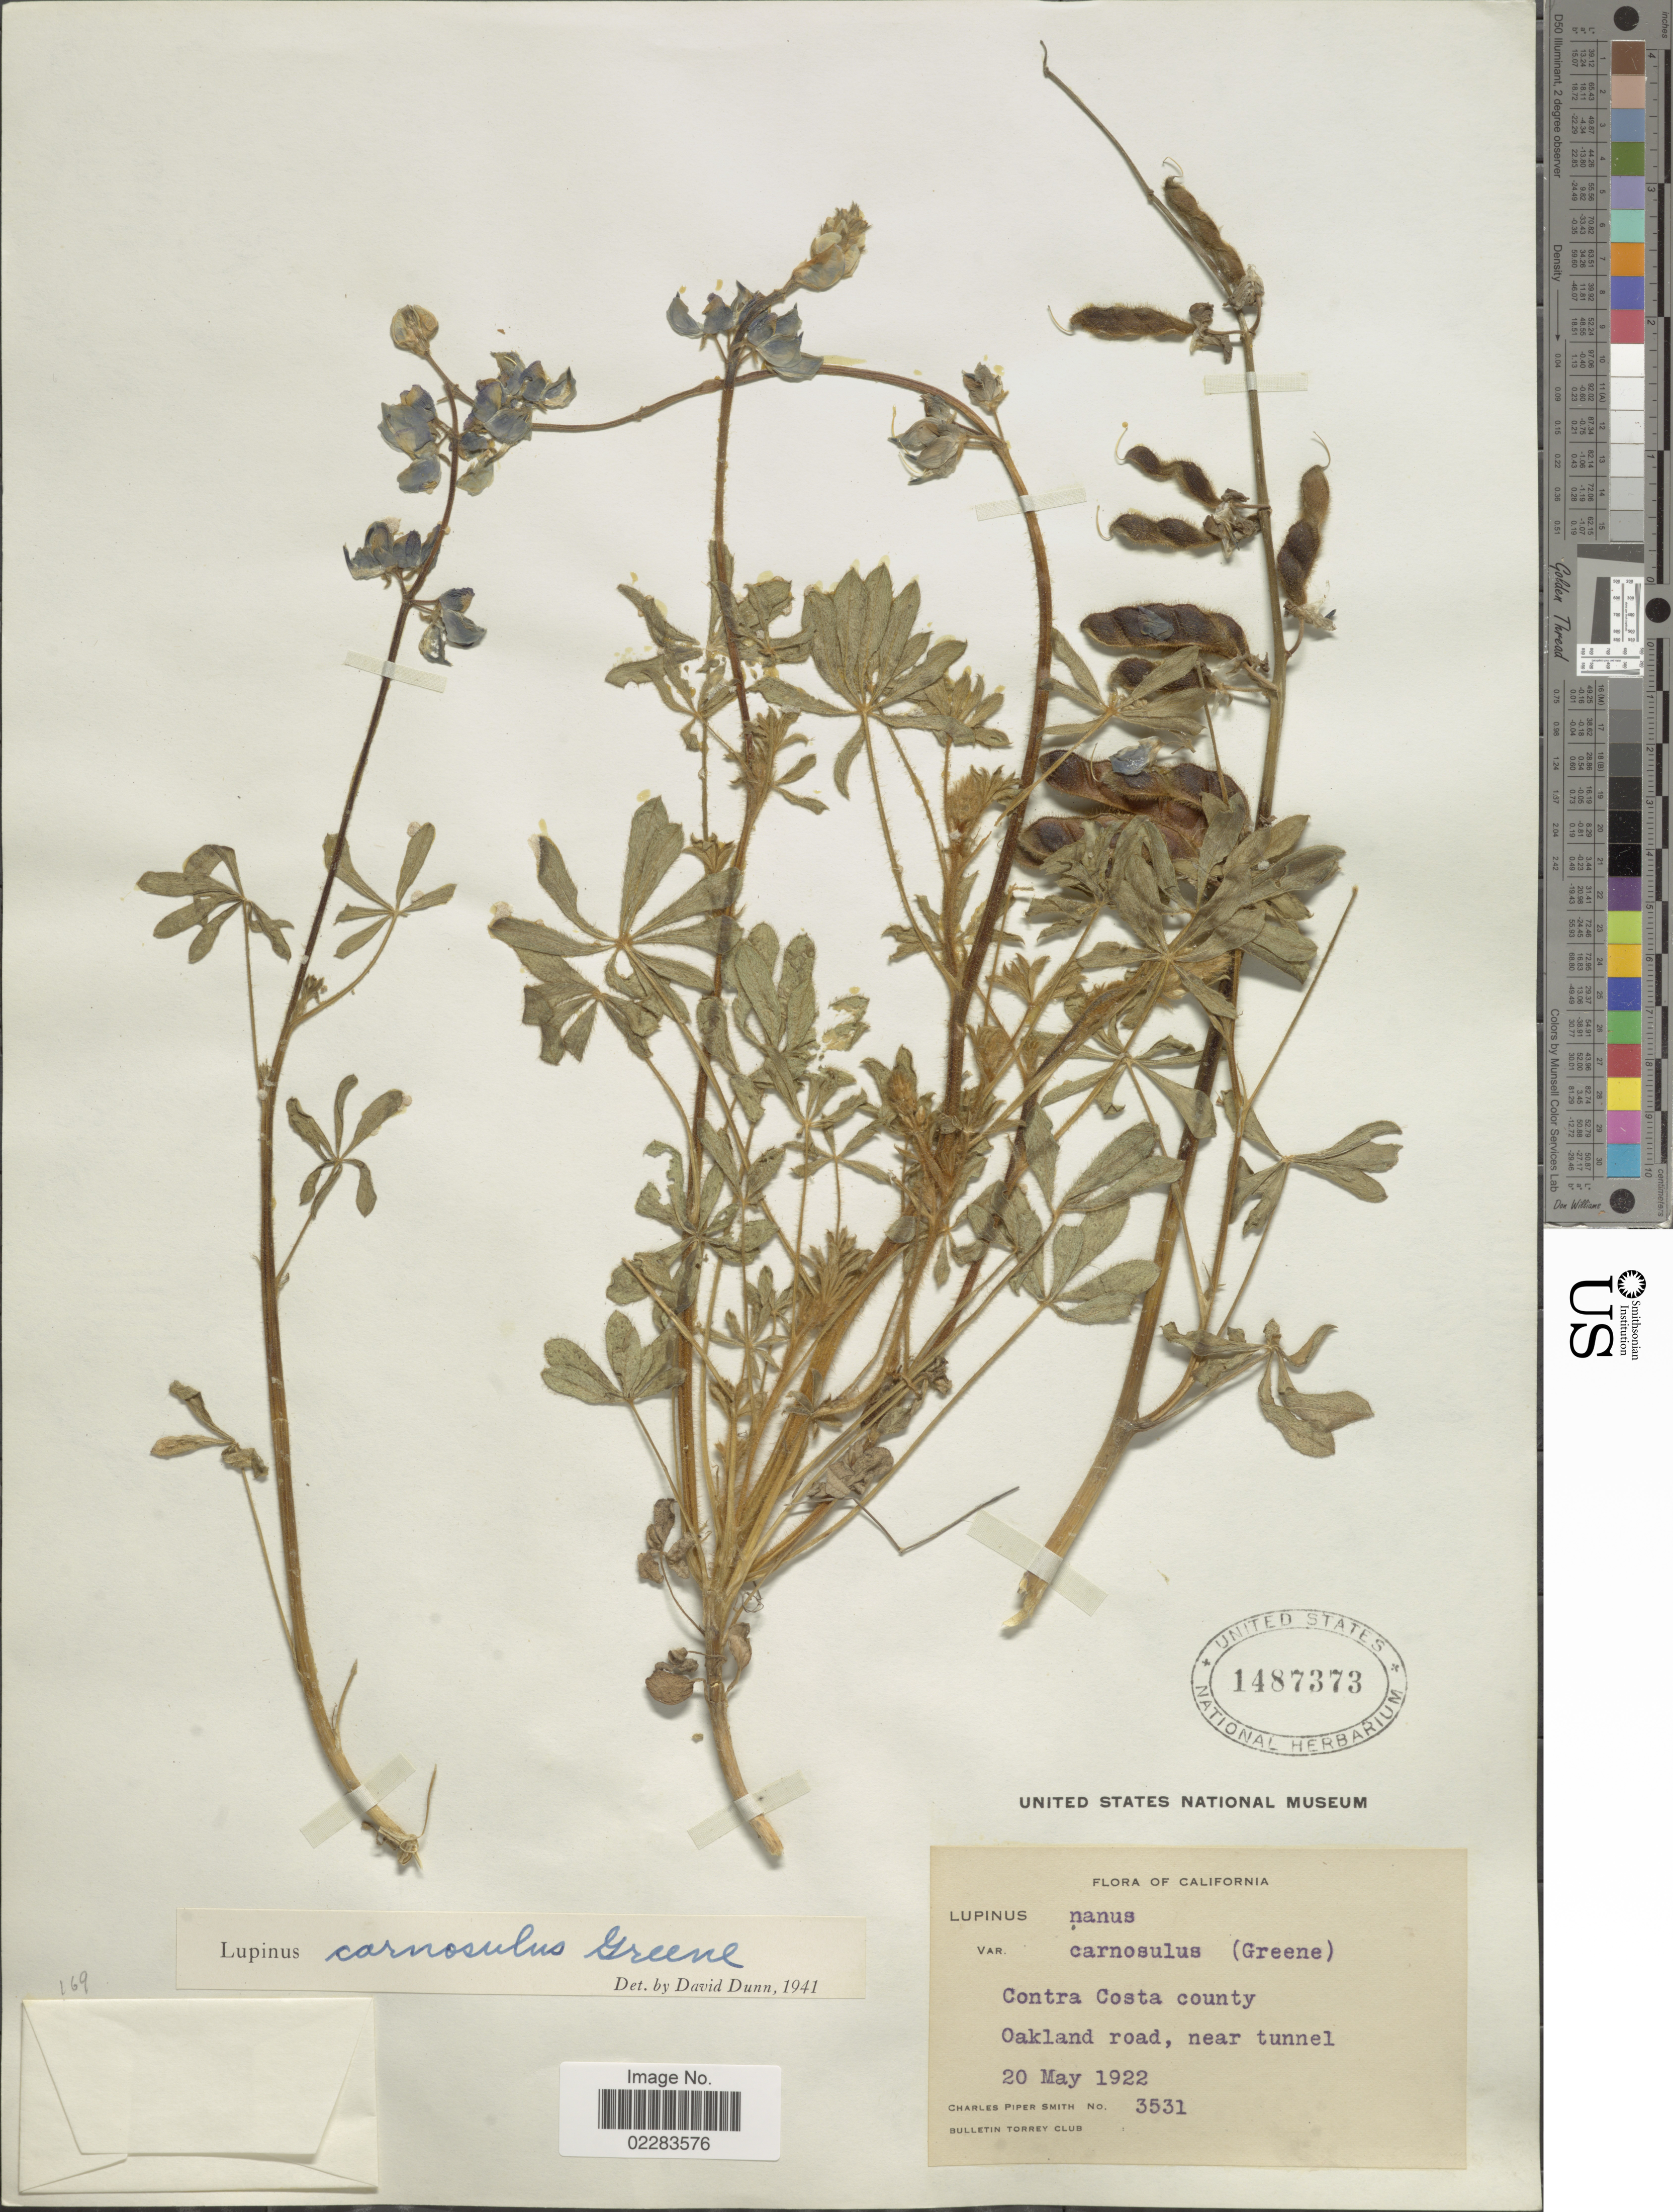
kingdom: Plantae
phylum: Tracheophyta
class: Magnoliopsida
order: Fabales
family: Fabaceae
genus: Lupinus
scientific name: Lupinus affinis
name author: J. Agardh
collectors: C. P. Smith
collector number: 3531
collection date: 1922-05-20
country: United States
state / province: California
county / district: Contra Costa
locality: Contra Costa County. Oakland road, near tunnel.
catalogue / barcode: US 1487373